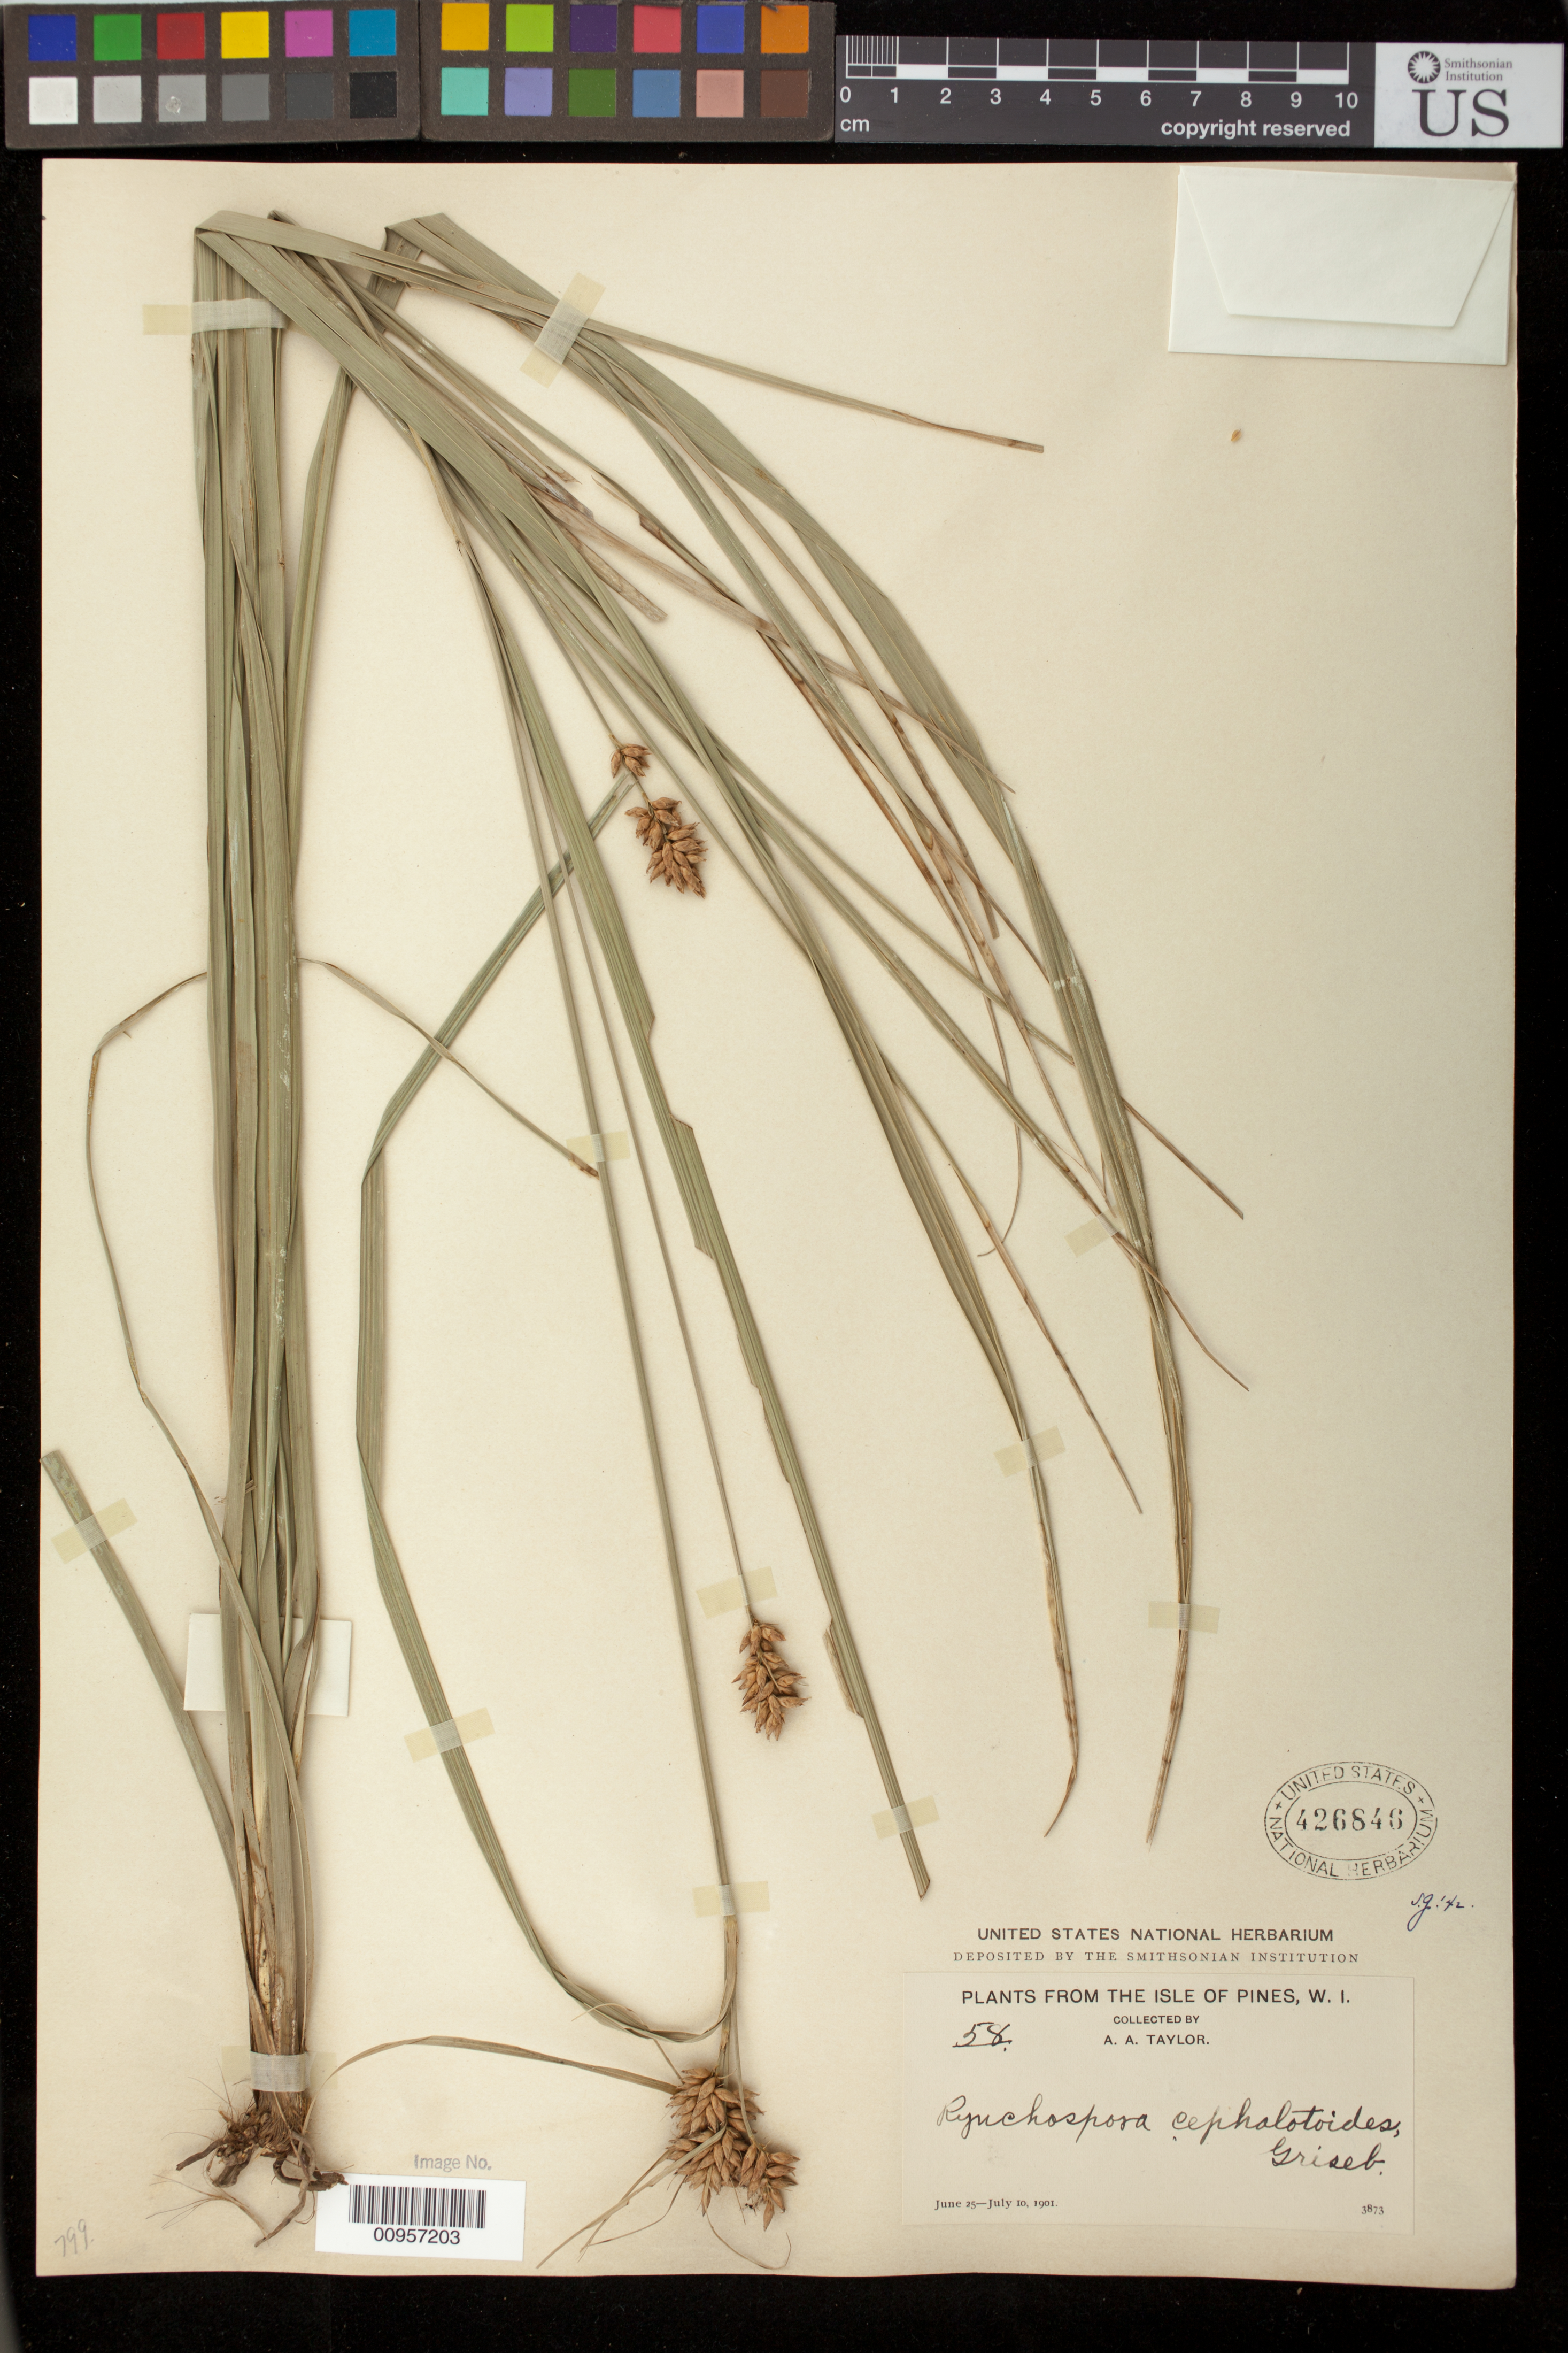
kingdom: Plantae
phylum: Tracheophyta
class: Liliopsida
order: Poales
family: Cyperaceae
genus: Rhynchospora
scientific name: Rhynchospora cephalotoides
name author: Griseb.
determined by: Gale, S.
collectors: A. A. Taylor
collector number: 58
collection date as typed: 25 Jun 1901 to 10 Jul 1901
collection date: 1901-06-25/1901-07-10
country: Cuba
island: Isla de la Juventud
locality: Isle of Pines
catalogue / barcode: US 426846